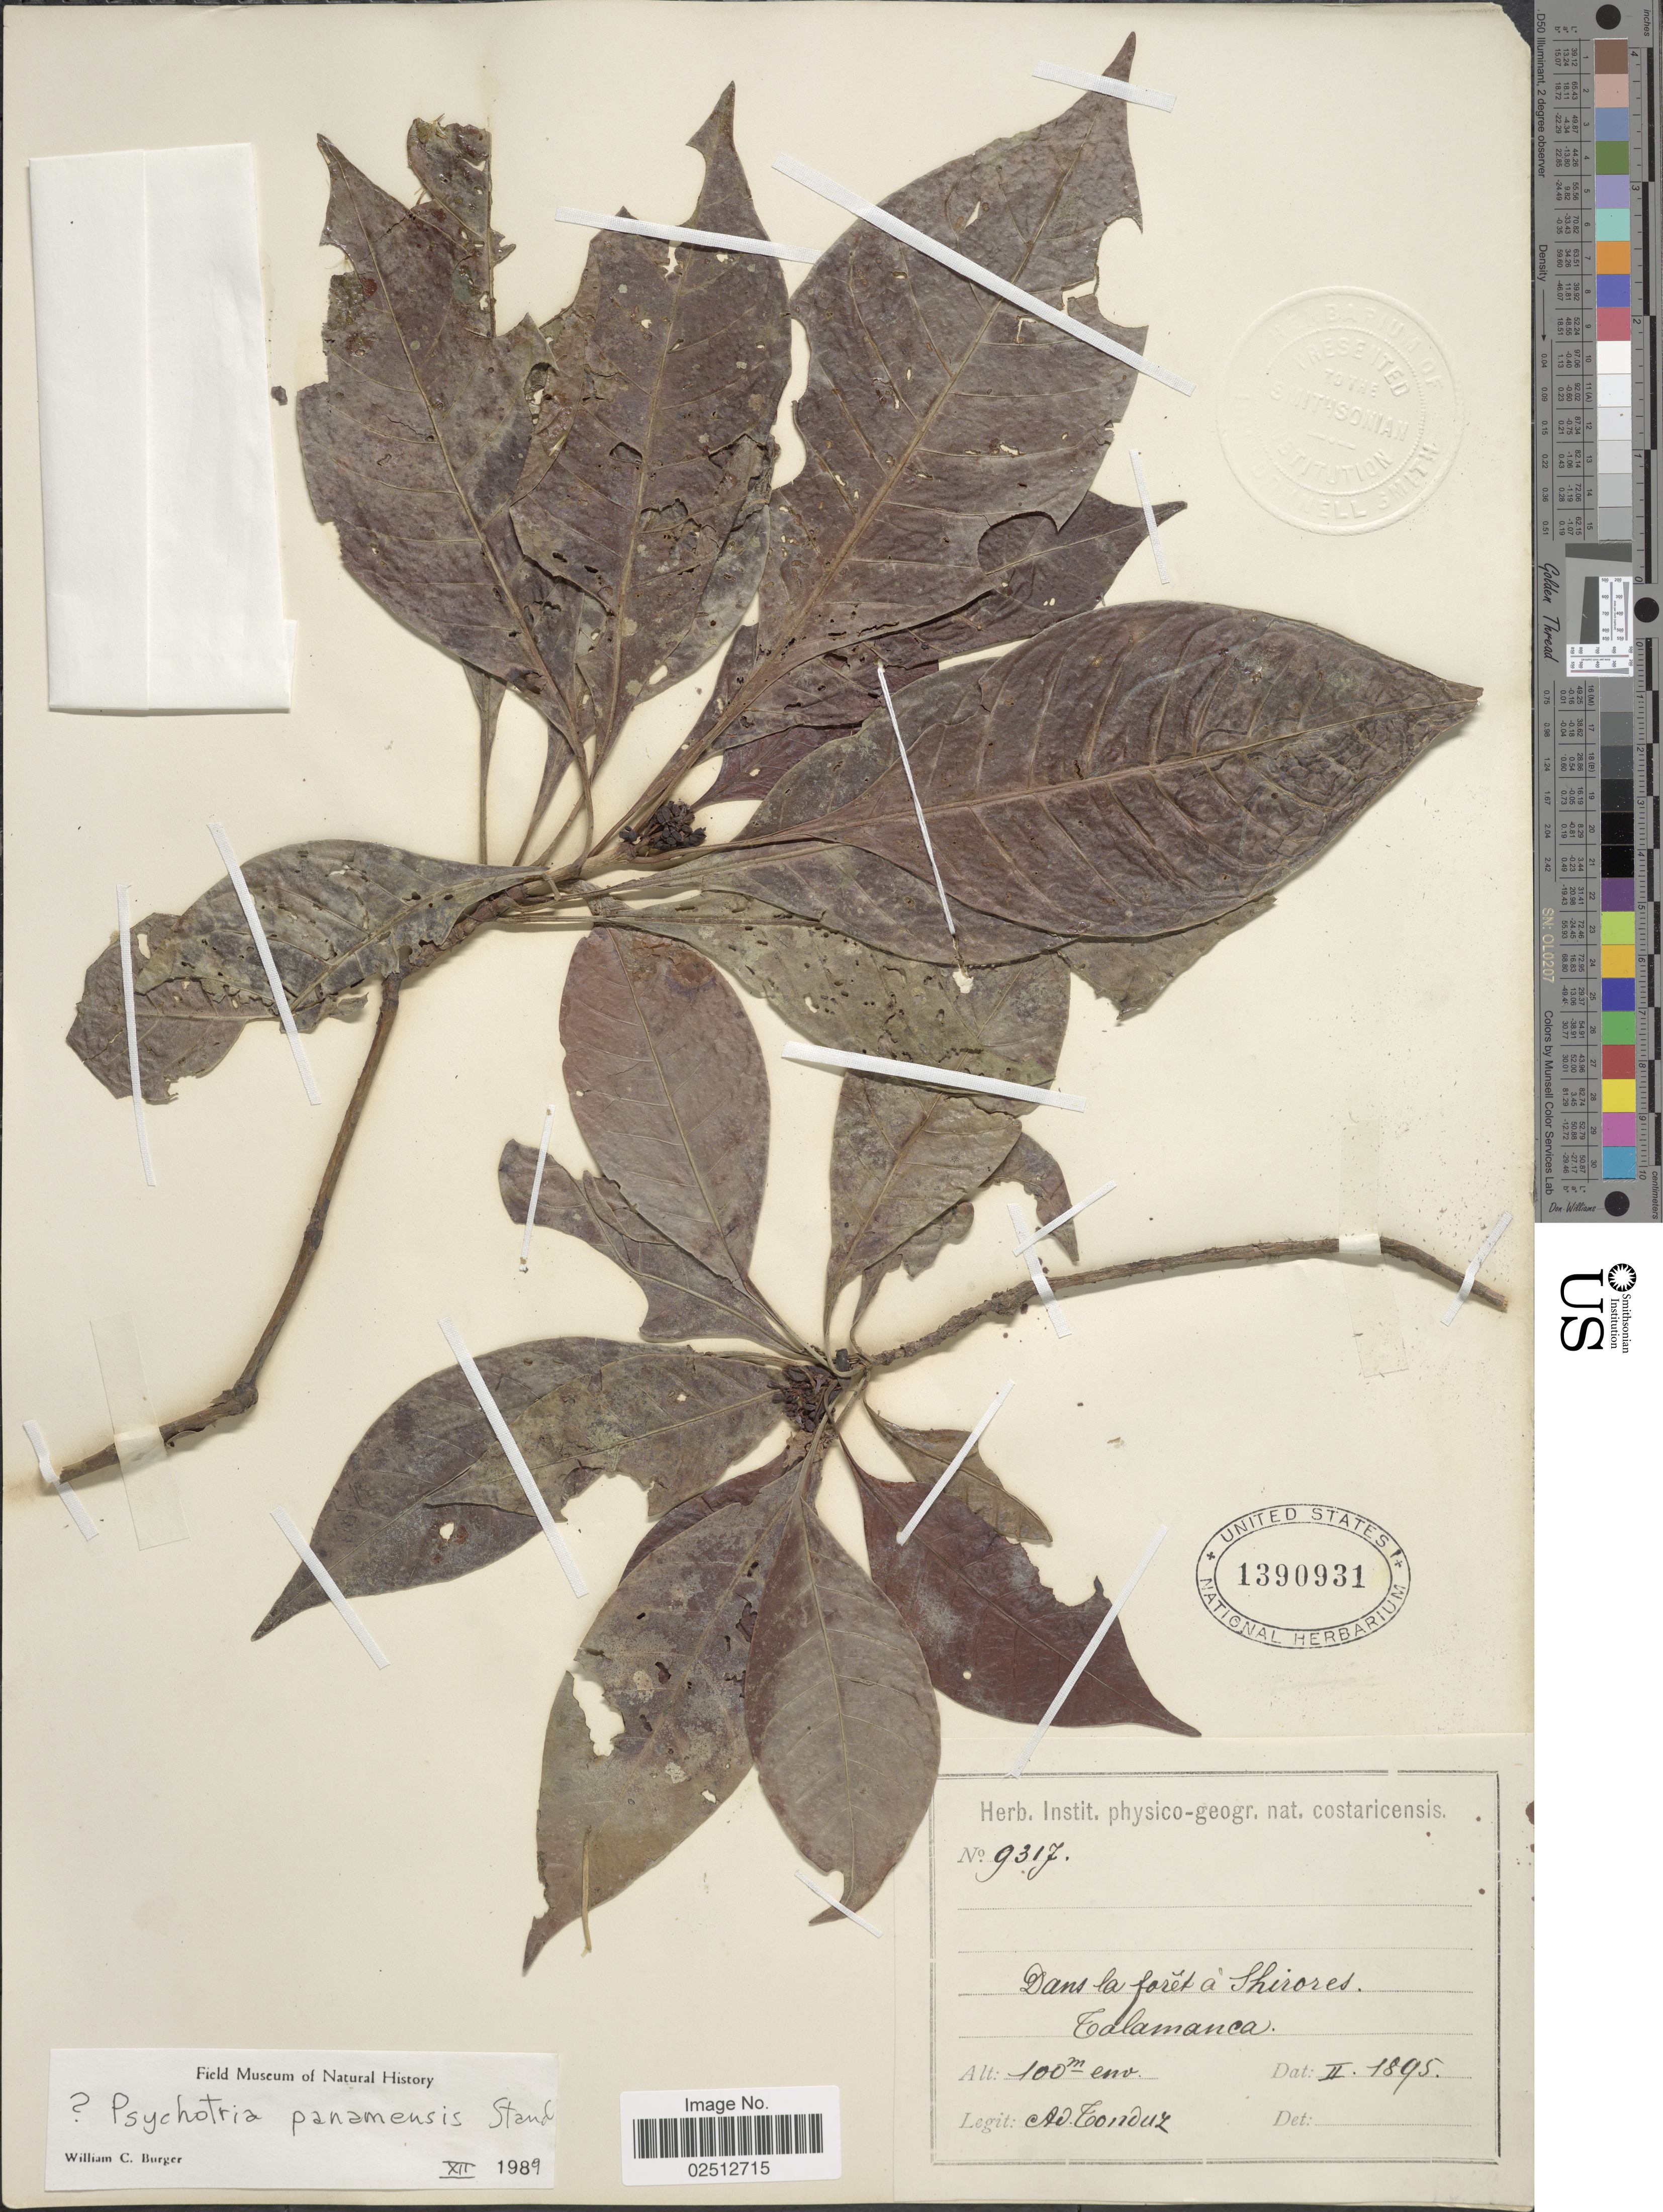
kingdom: Plantae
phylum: Tracheophyta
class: Magnoliopsida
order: Gentianales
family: Rubiaceae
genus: Psychotria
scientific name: Psychotria panamensis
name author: Standl.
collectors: A. Tonduz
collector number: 9317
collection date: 1895-02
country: Costa Rica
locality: Dans la foret a Shirores, Talamanca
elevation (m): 100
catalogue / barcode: US 1390931